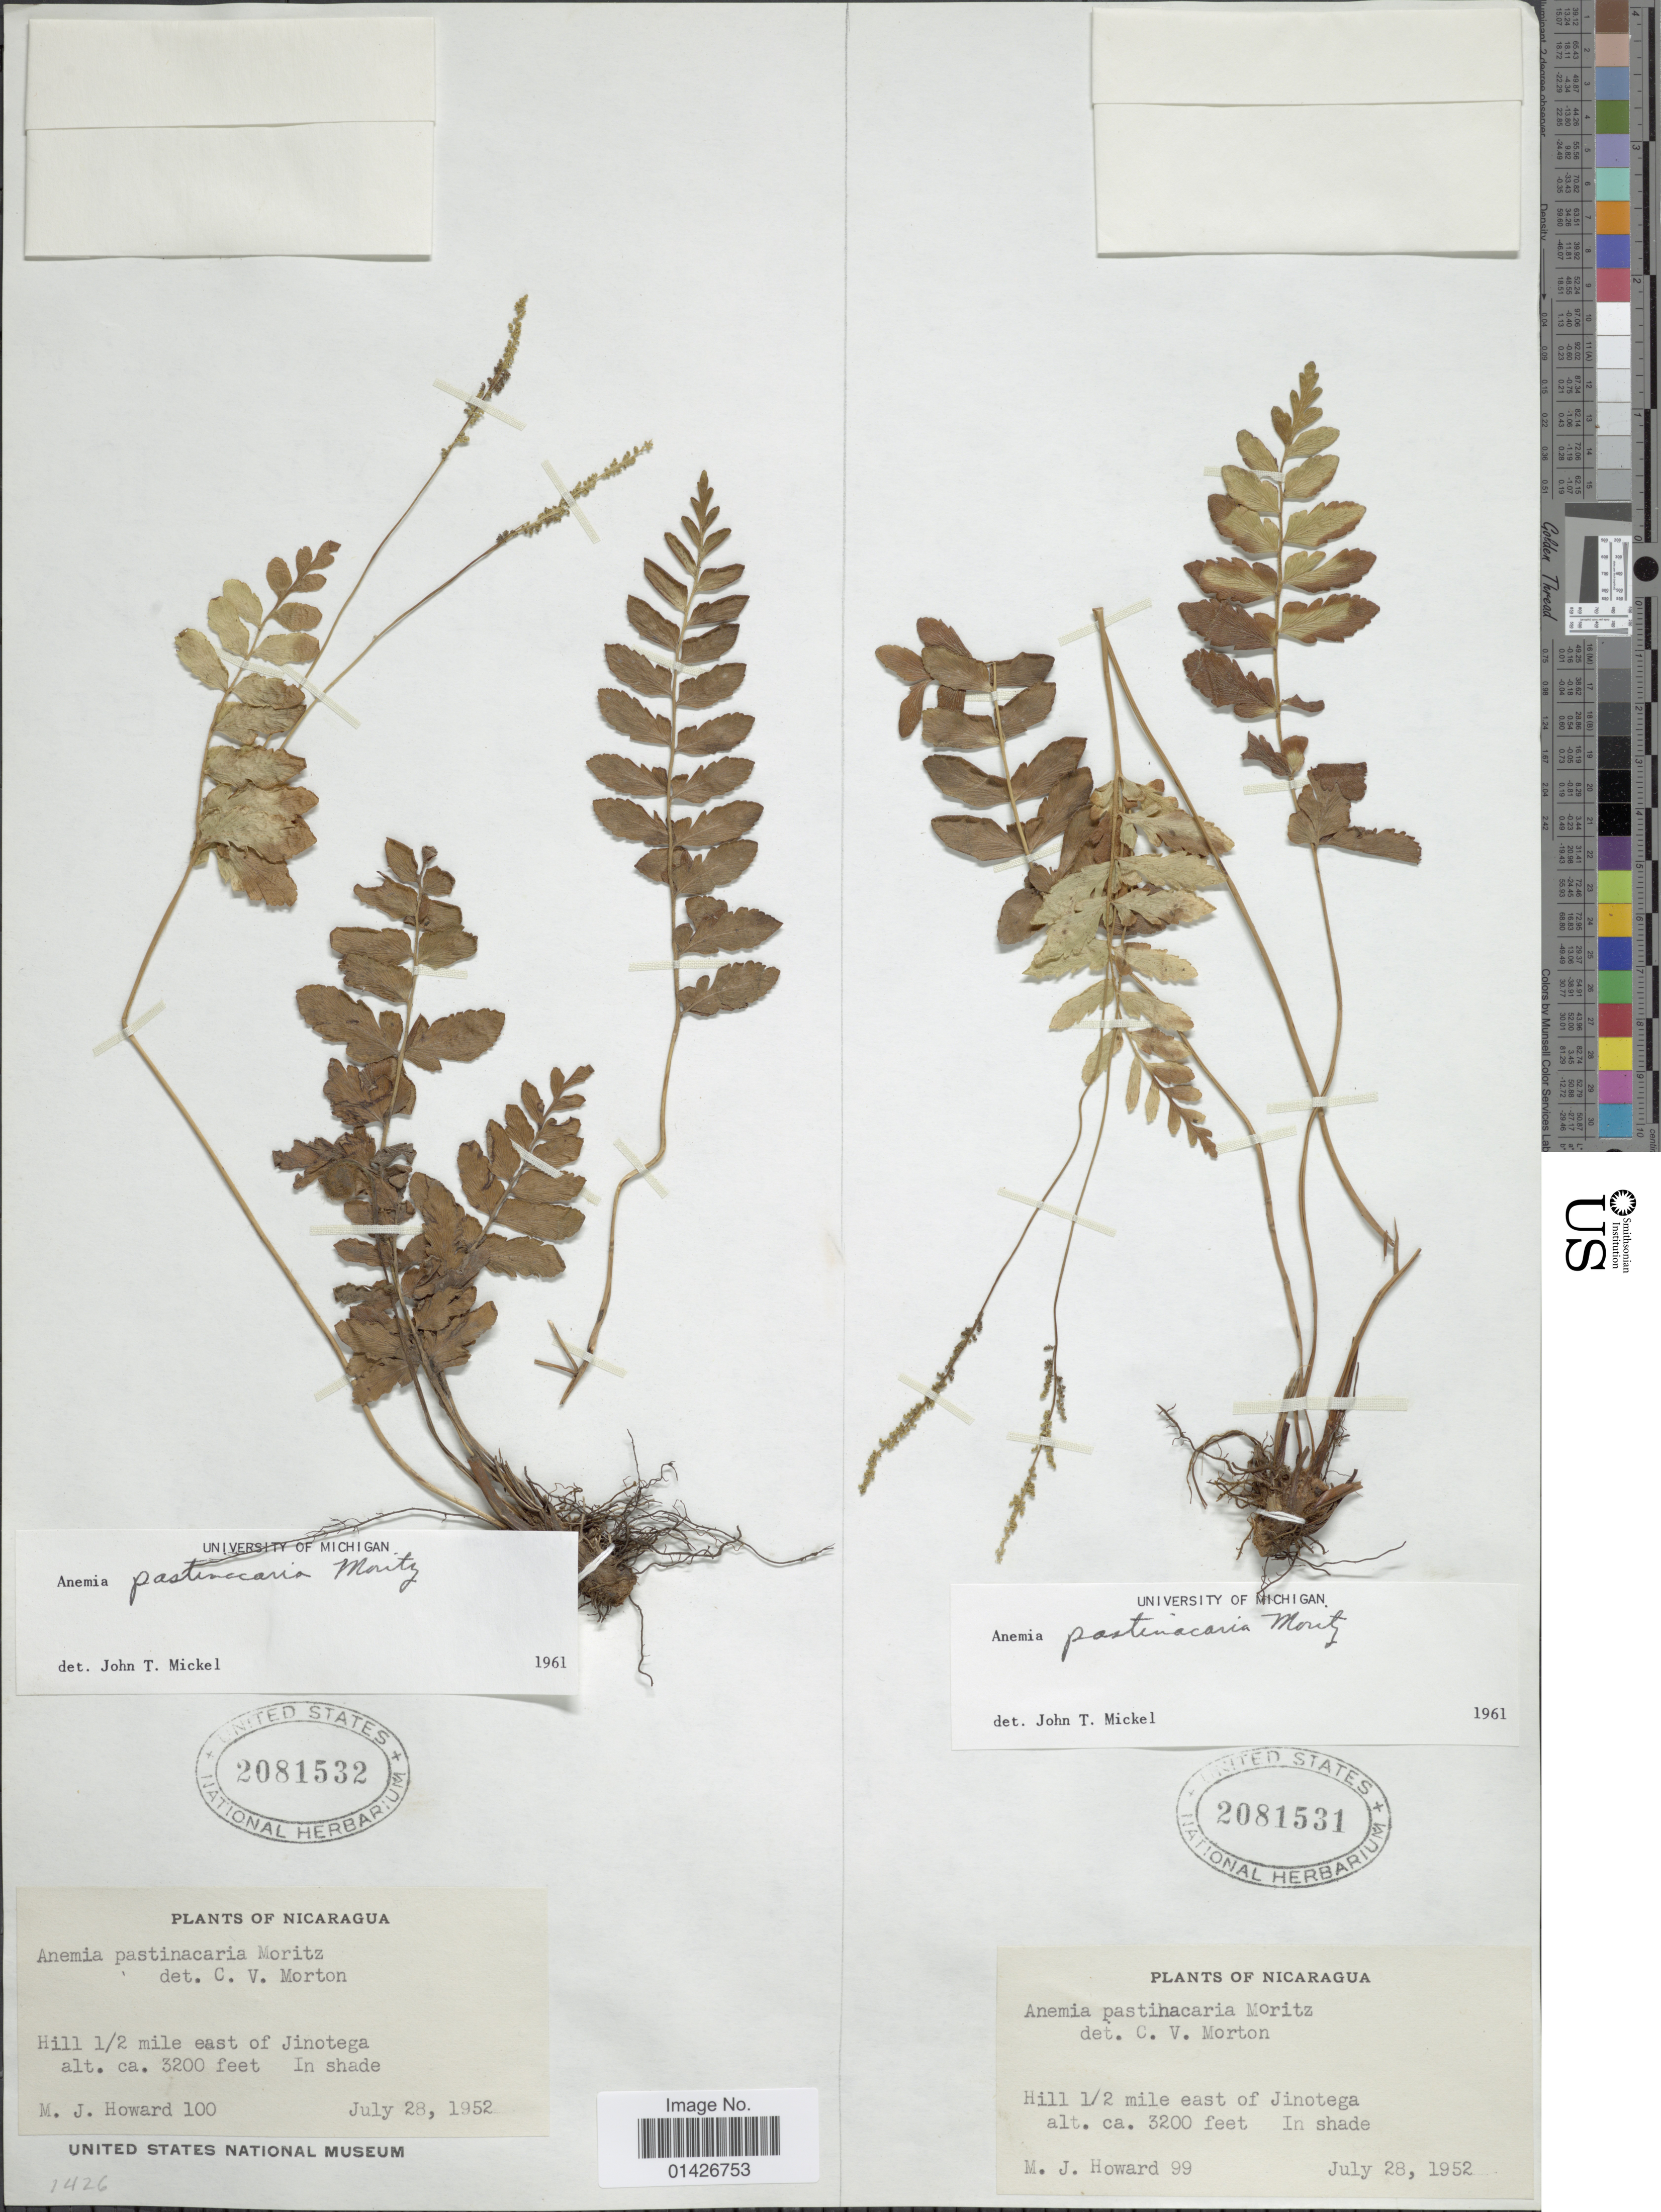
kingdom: Plantae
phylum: Tracheophyta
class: Polypodiopsida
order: Schizaeales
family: Anemiaceae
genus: Anemia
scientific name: Anemia pastinacaria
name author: Moritz ex Prantl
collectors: M. Howard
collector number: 99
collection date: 1952-07-28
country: Nicaragua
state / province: Jinotega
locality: Hill ½ mile east of Jinotega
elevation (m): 975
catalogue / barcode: US 2081531-2